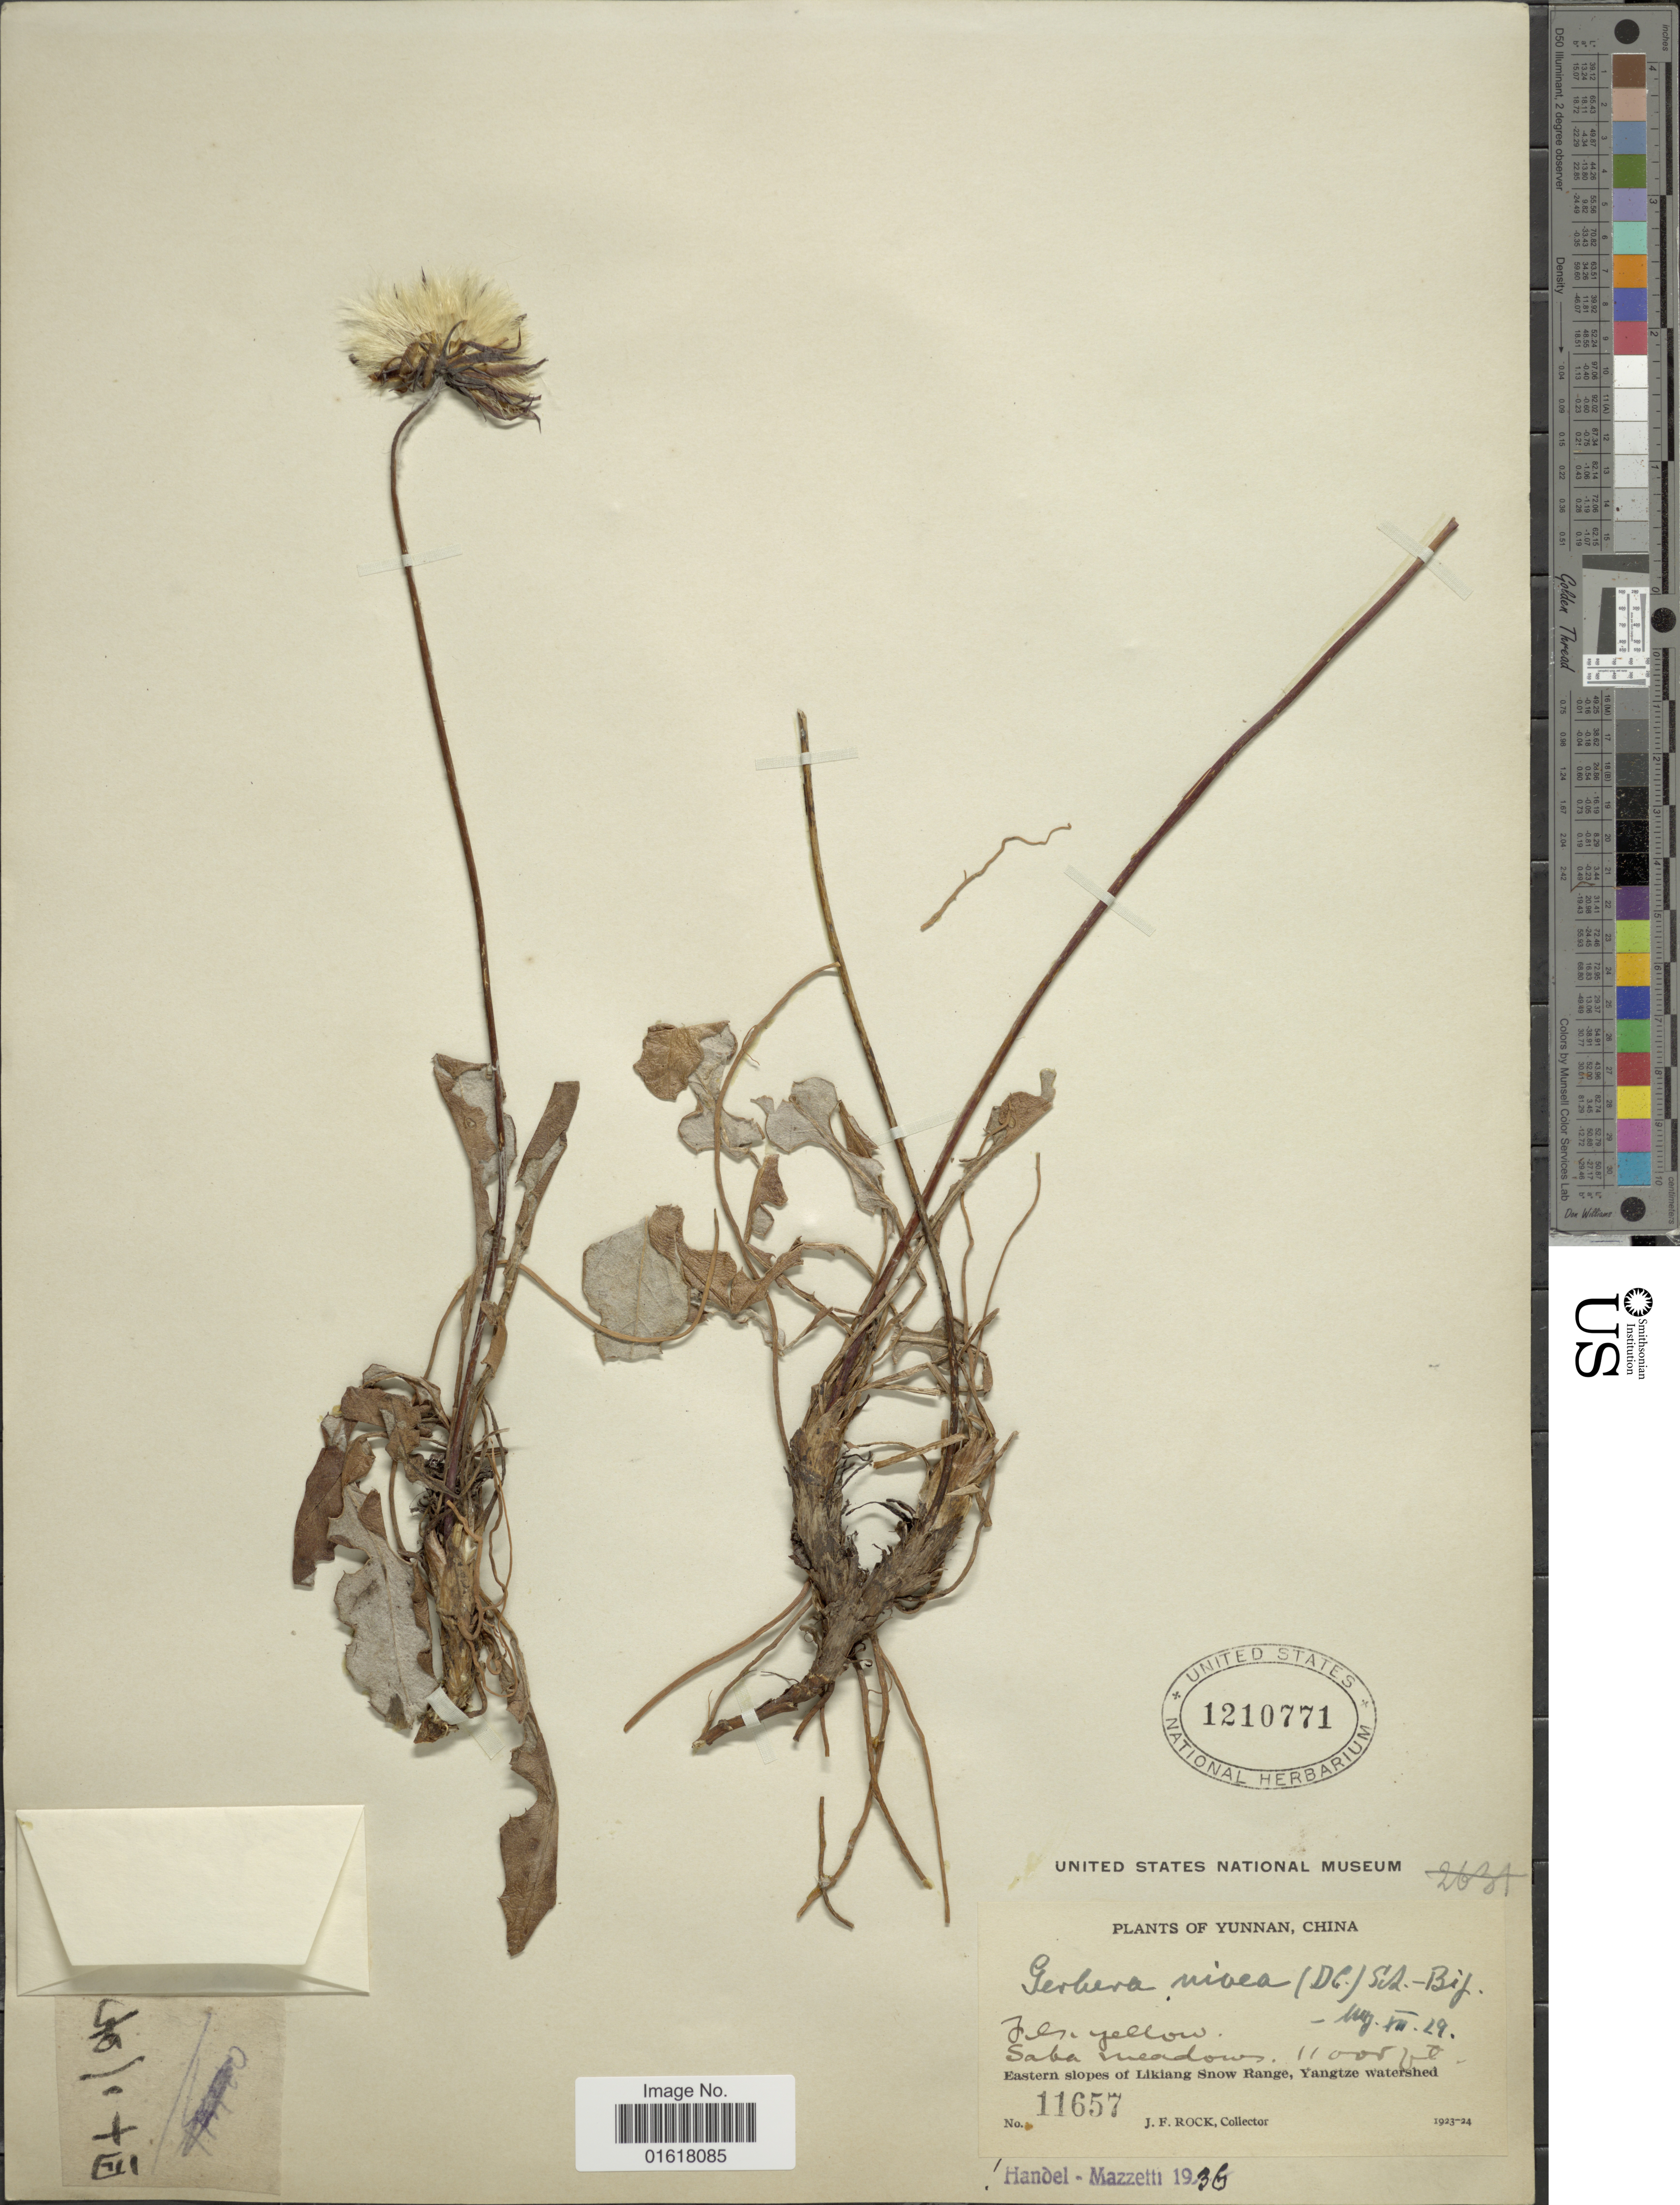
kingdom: Plantae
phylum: Tracheophyta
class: Magnoliopsida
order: Asterales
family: Asteraceae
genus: Gerbera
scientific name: Gerbera nivea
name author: (DC.) Sch. Bip.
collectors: J. Rock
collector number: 11657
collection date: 1923/1924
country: China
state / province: Yunnan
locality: Saba meadows. Eastern slopes of Likiang Snow Range, Yangtze watershed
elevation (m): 3353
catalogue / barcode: US 1210771